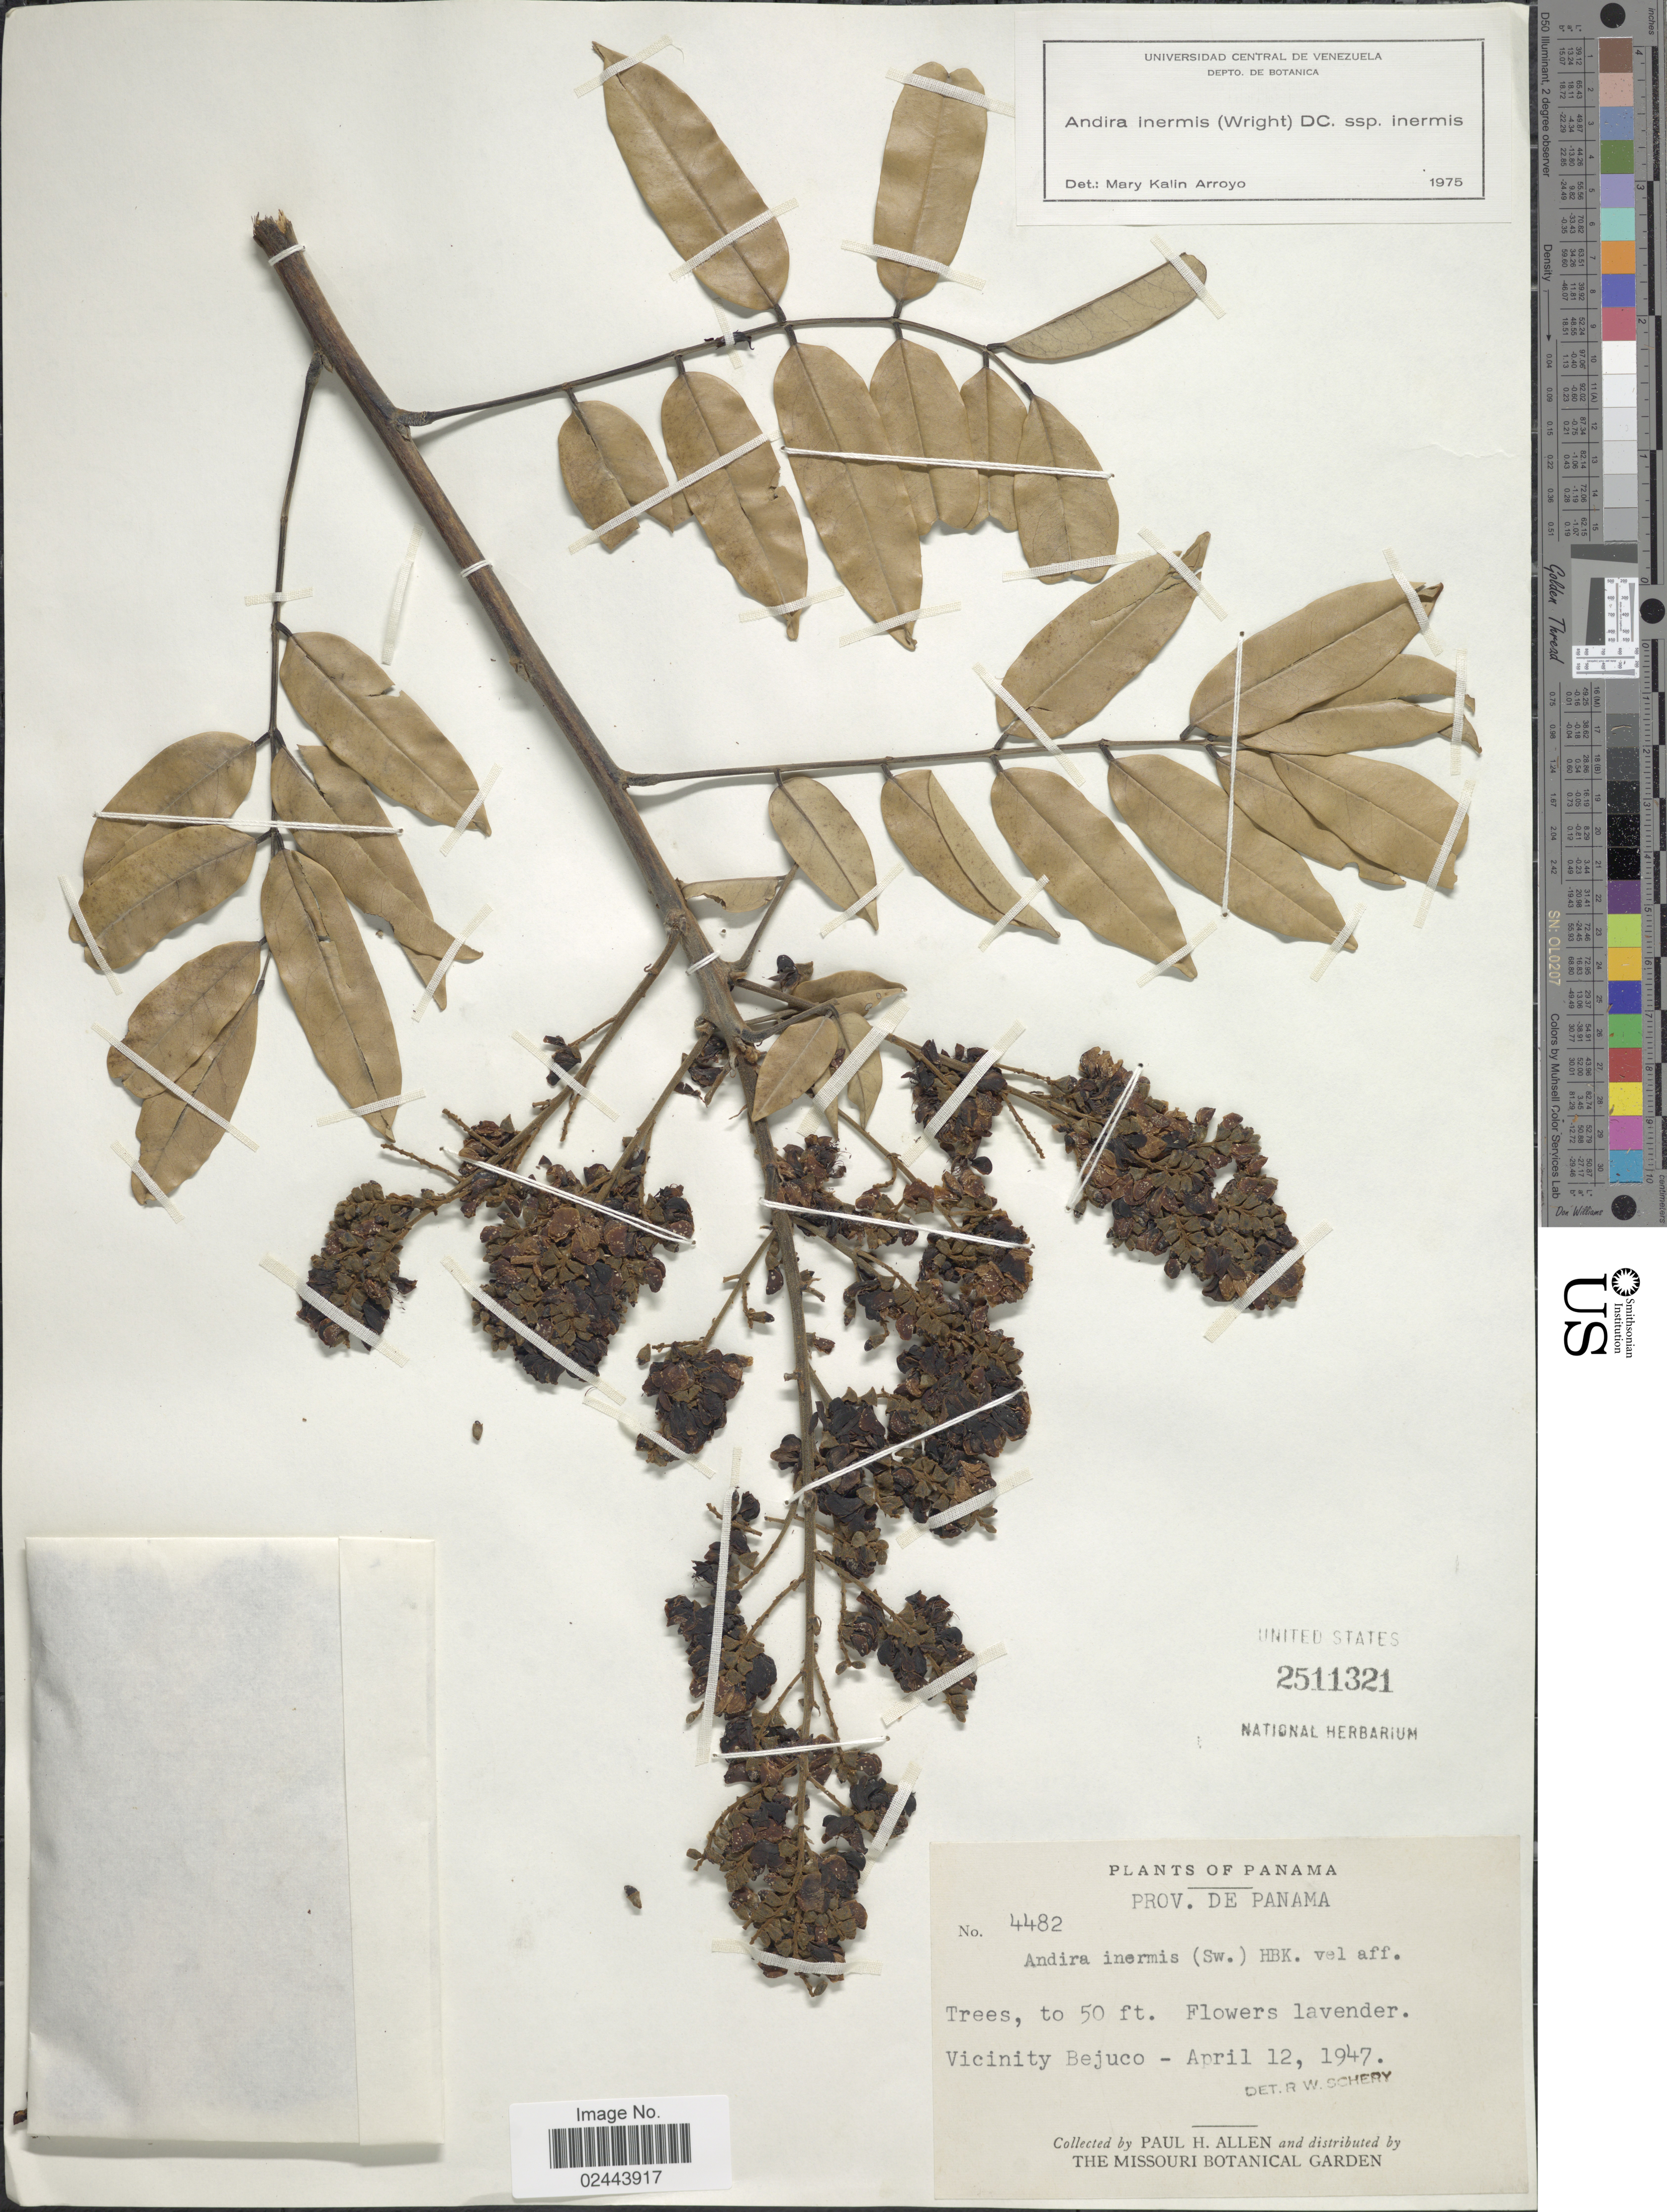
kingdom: Plantae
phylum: Tracheophyta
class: Magnoliopsida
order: Fabales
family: Fabaceae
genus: Andira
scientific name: Andira inermis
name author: (W. Wright) Kunth ex DC.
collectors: P. H. Allen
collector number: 4482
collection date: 1947-04-12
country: Panama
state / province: Panamá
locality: Prov de Panama, Vicinity Bejuco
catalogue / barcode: US 2511321